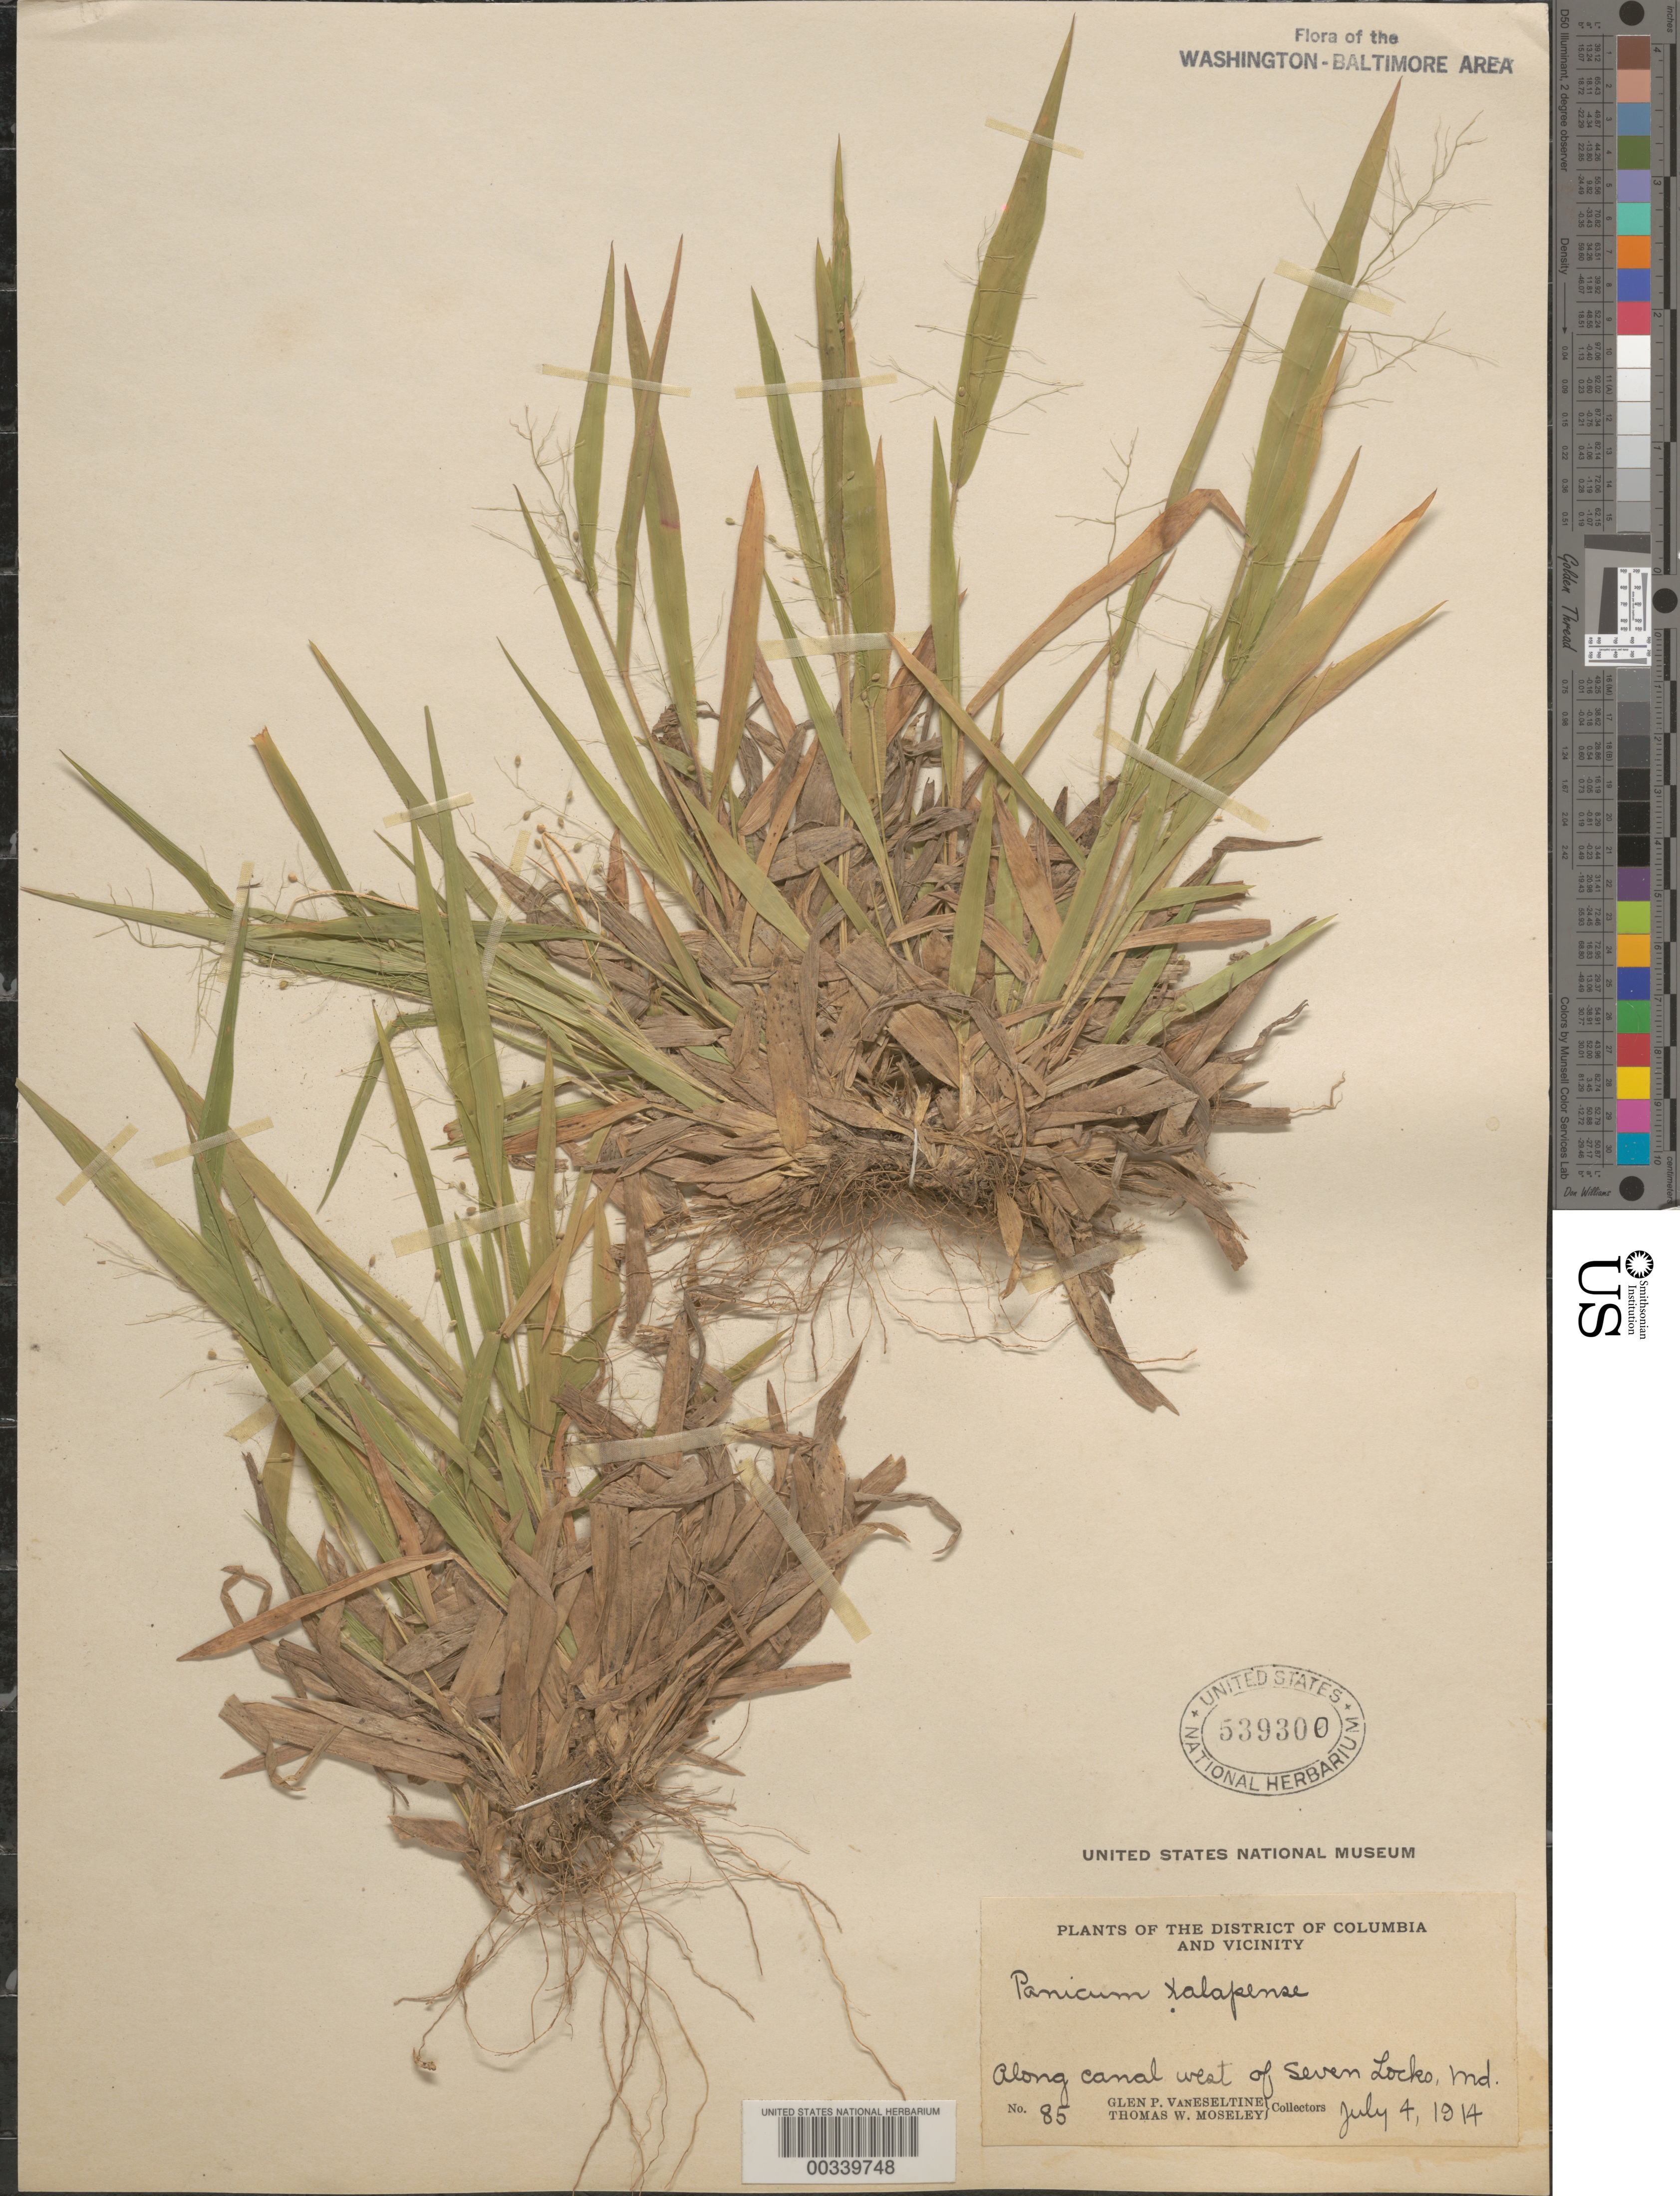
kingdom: Plantae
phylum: Tracheophyta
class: Liliopsida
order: Poales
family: Poaceae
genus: Dichanthelium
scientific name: Dichanthelium laxiflorum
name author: (Lam.) Gould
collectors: G. P. Van Eseltine & T. Moseley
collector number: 85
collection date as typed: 04 Jul 1914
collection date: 1914-07-04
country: United States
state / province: Maryland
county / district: Montgomery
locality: West of Seven Locks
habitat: Canal bank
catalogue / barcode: US 539300